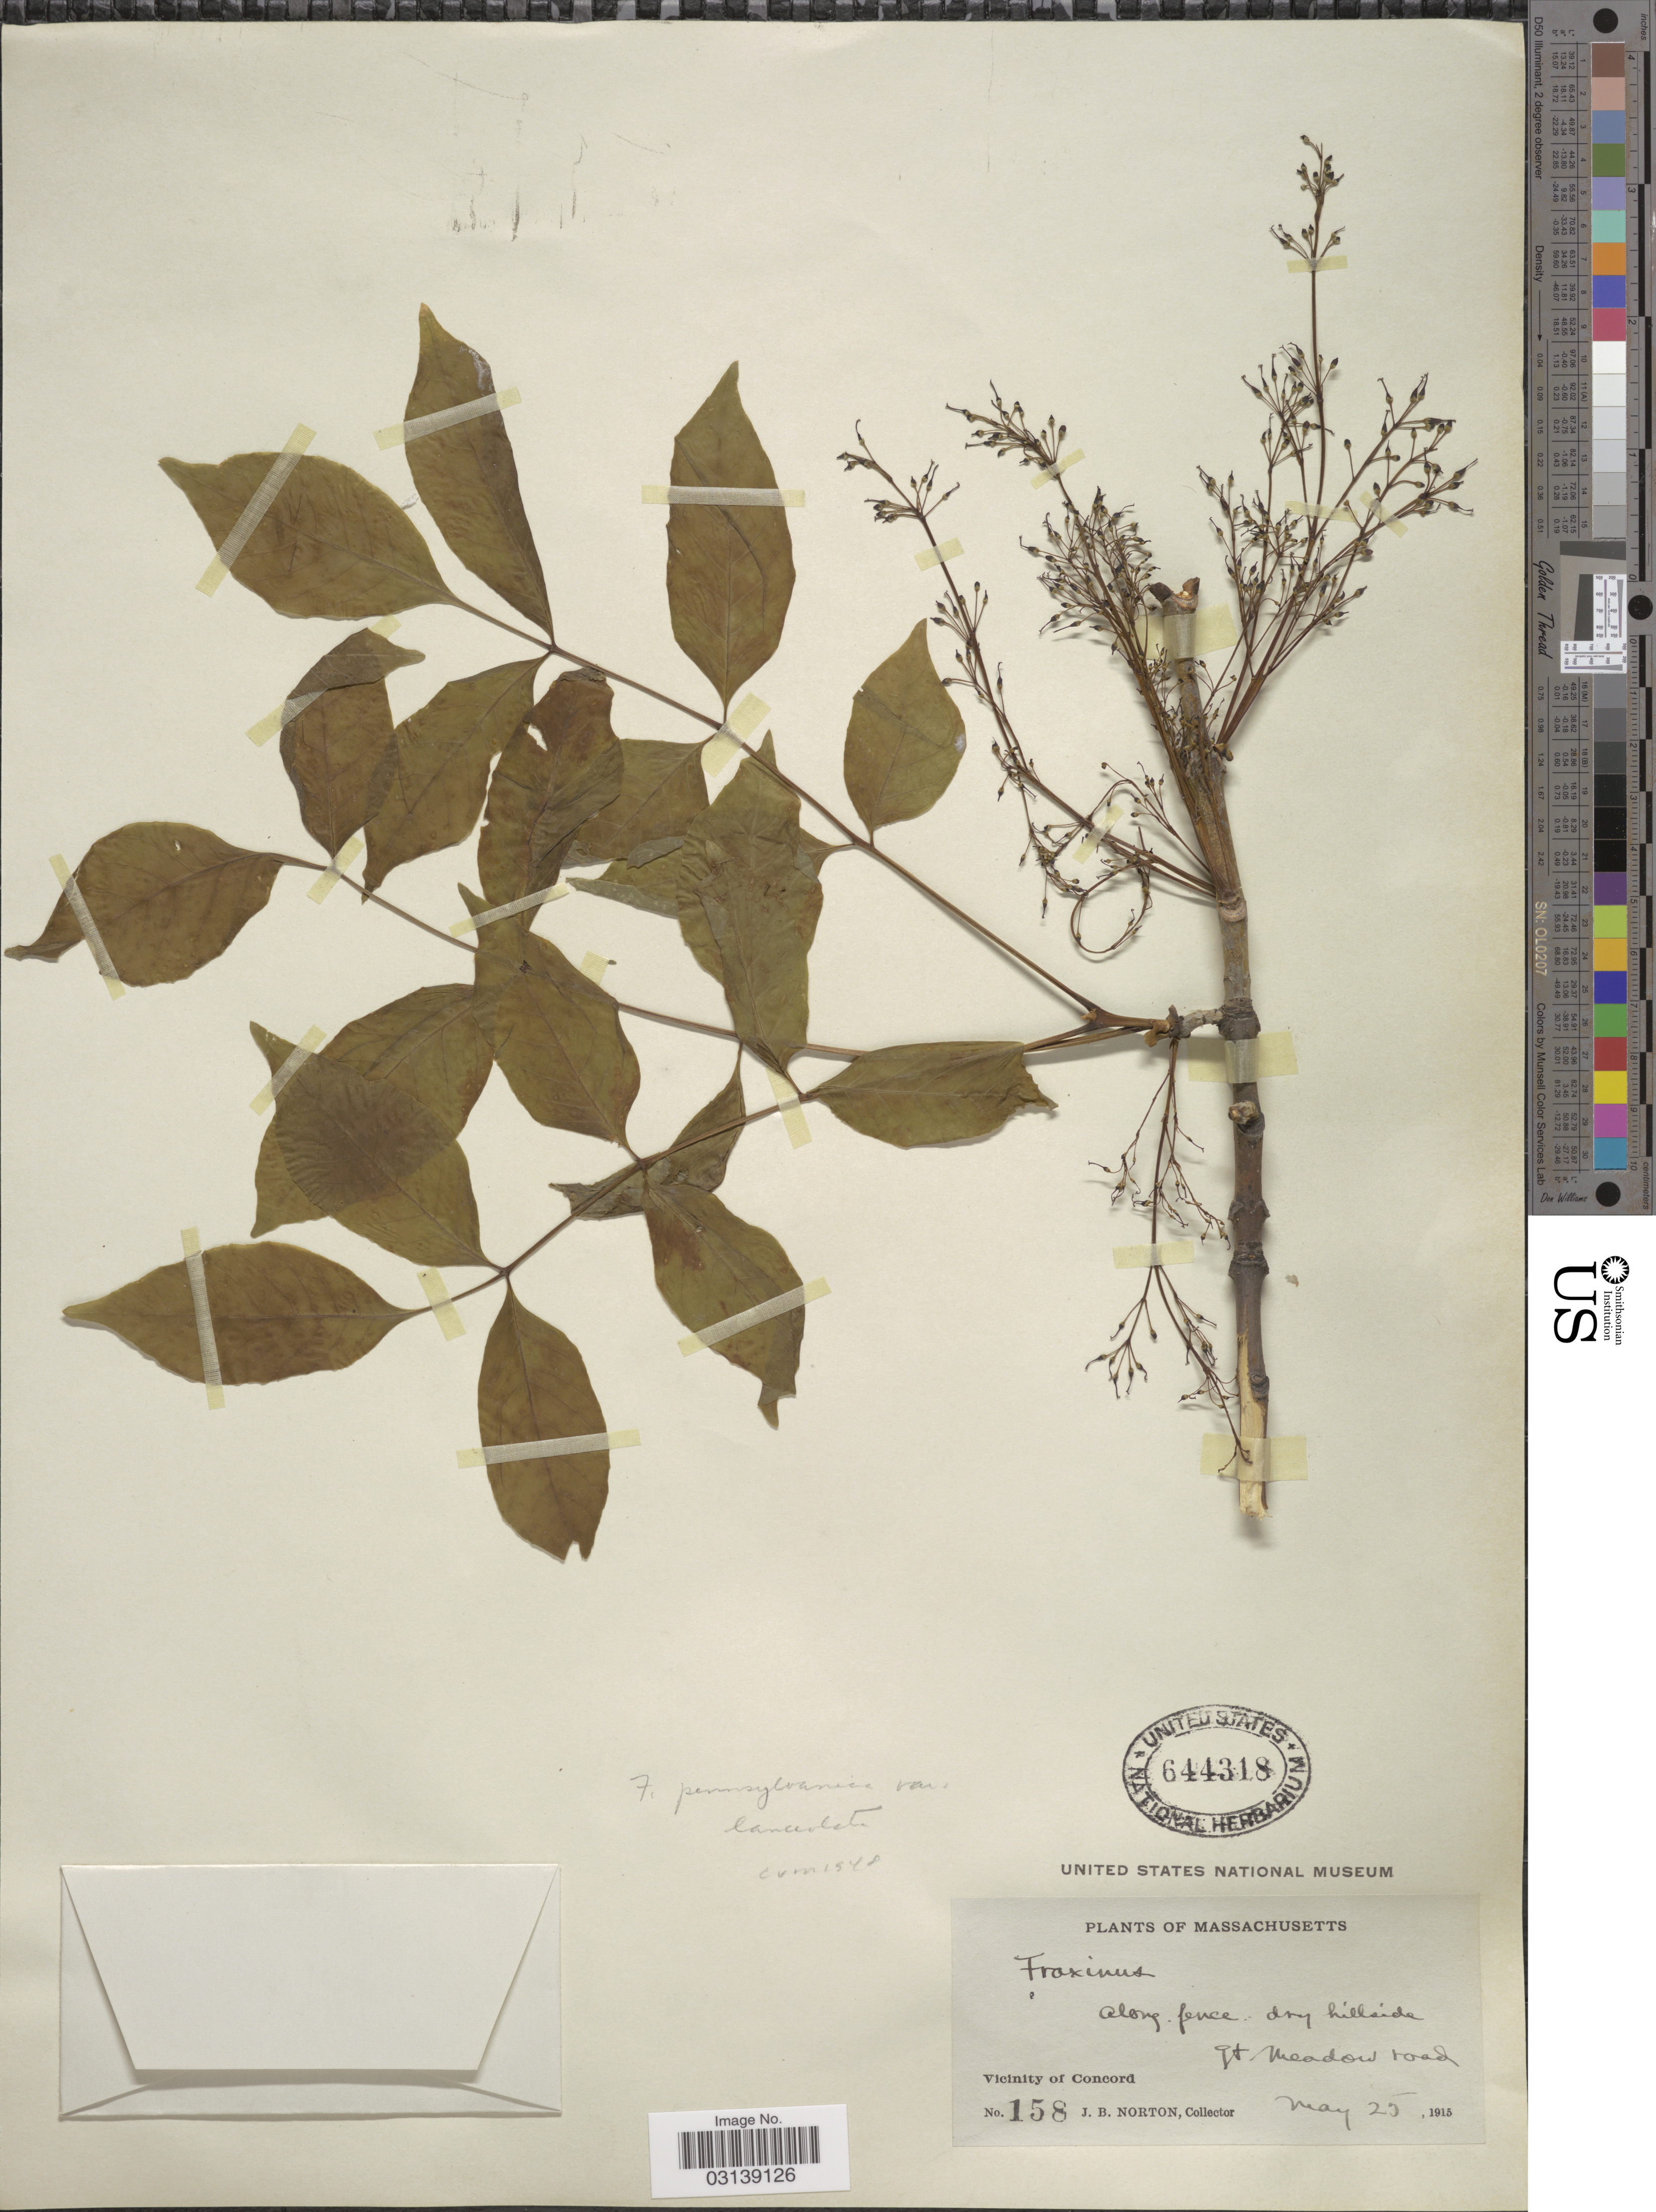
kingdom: Plantae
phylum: Tracheophyta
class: Magnoliopsida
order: Lamiales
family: Oleaceae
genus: Fraxinus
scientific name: Fraxinus pennsylvanica var. lanceolata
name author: Sarg.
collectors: J. B. Norton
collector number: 158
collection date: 1915-05-25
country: United States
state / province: Massachusetts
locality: Along fence dry hillside. Gt Meadow road. Vicinity of Concord.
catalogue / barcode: US 644318